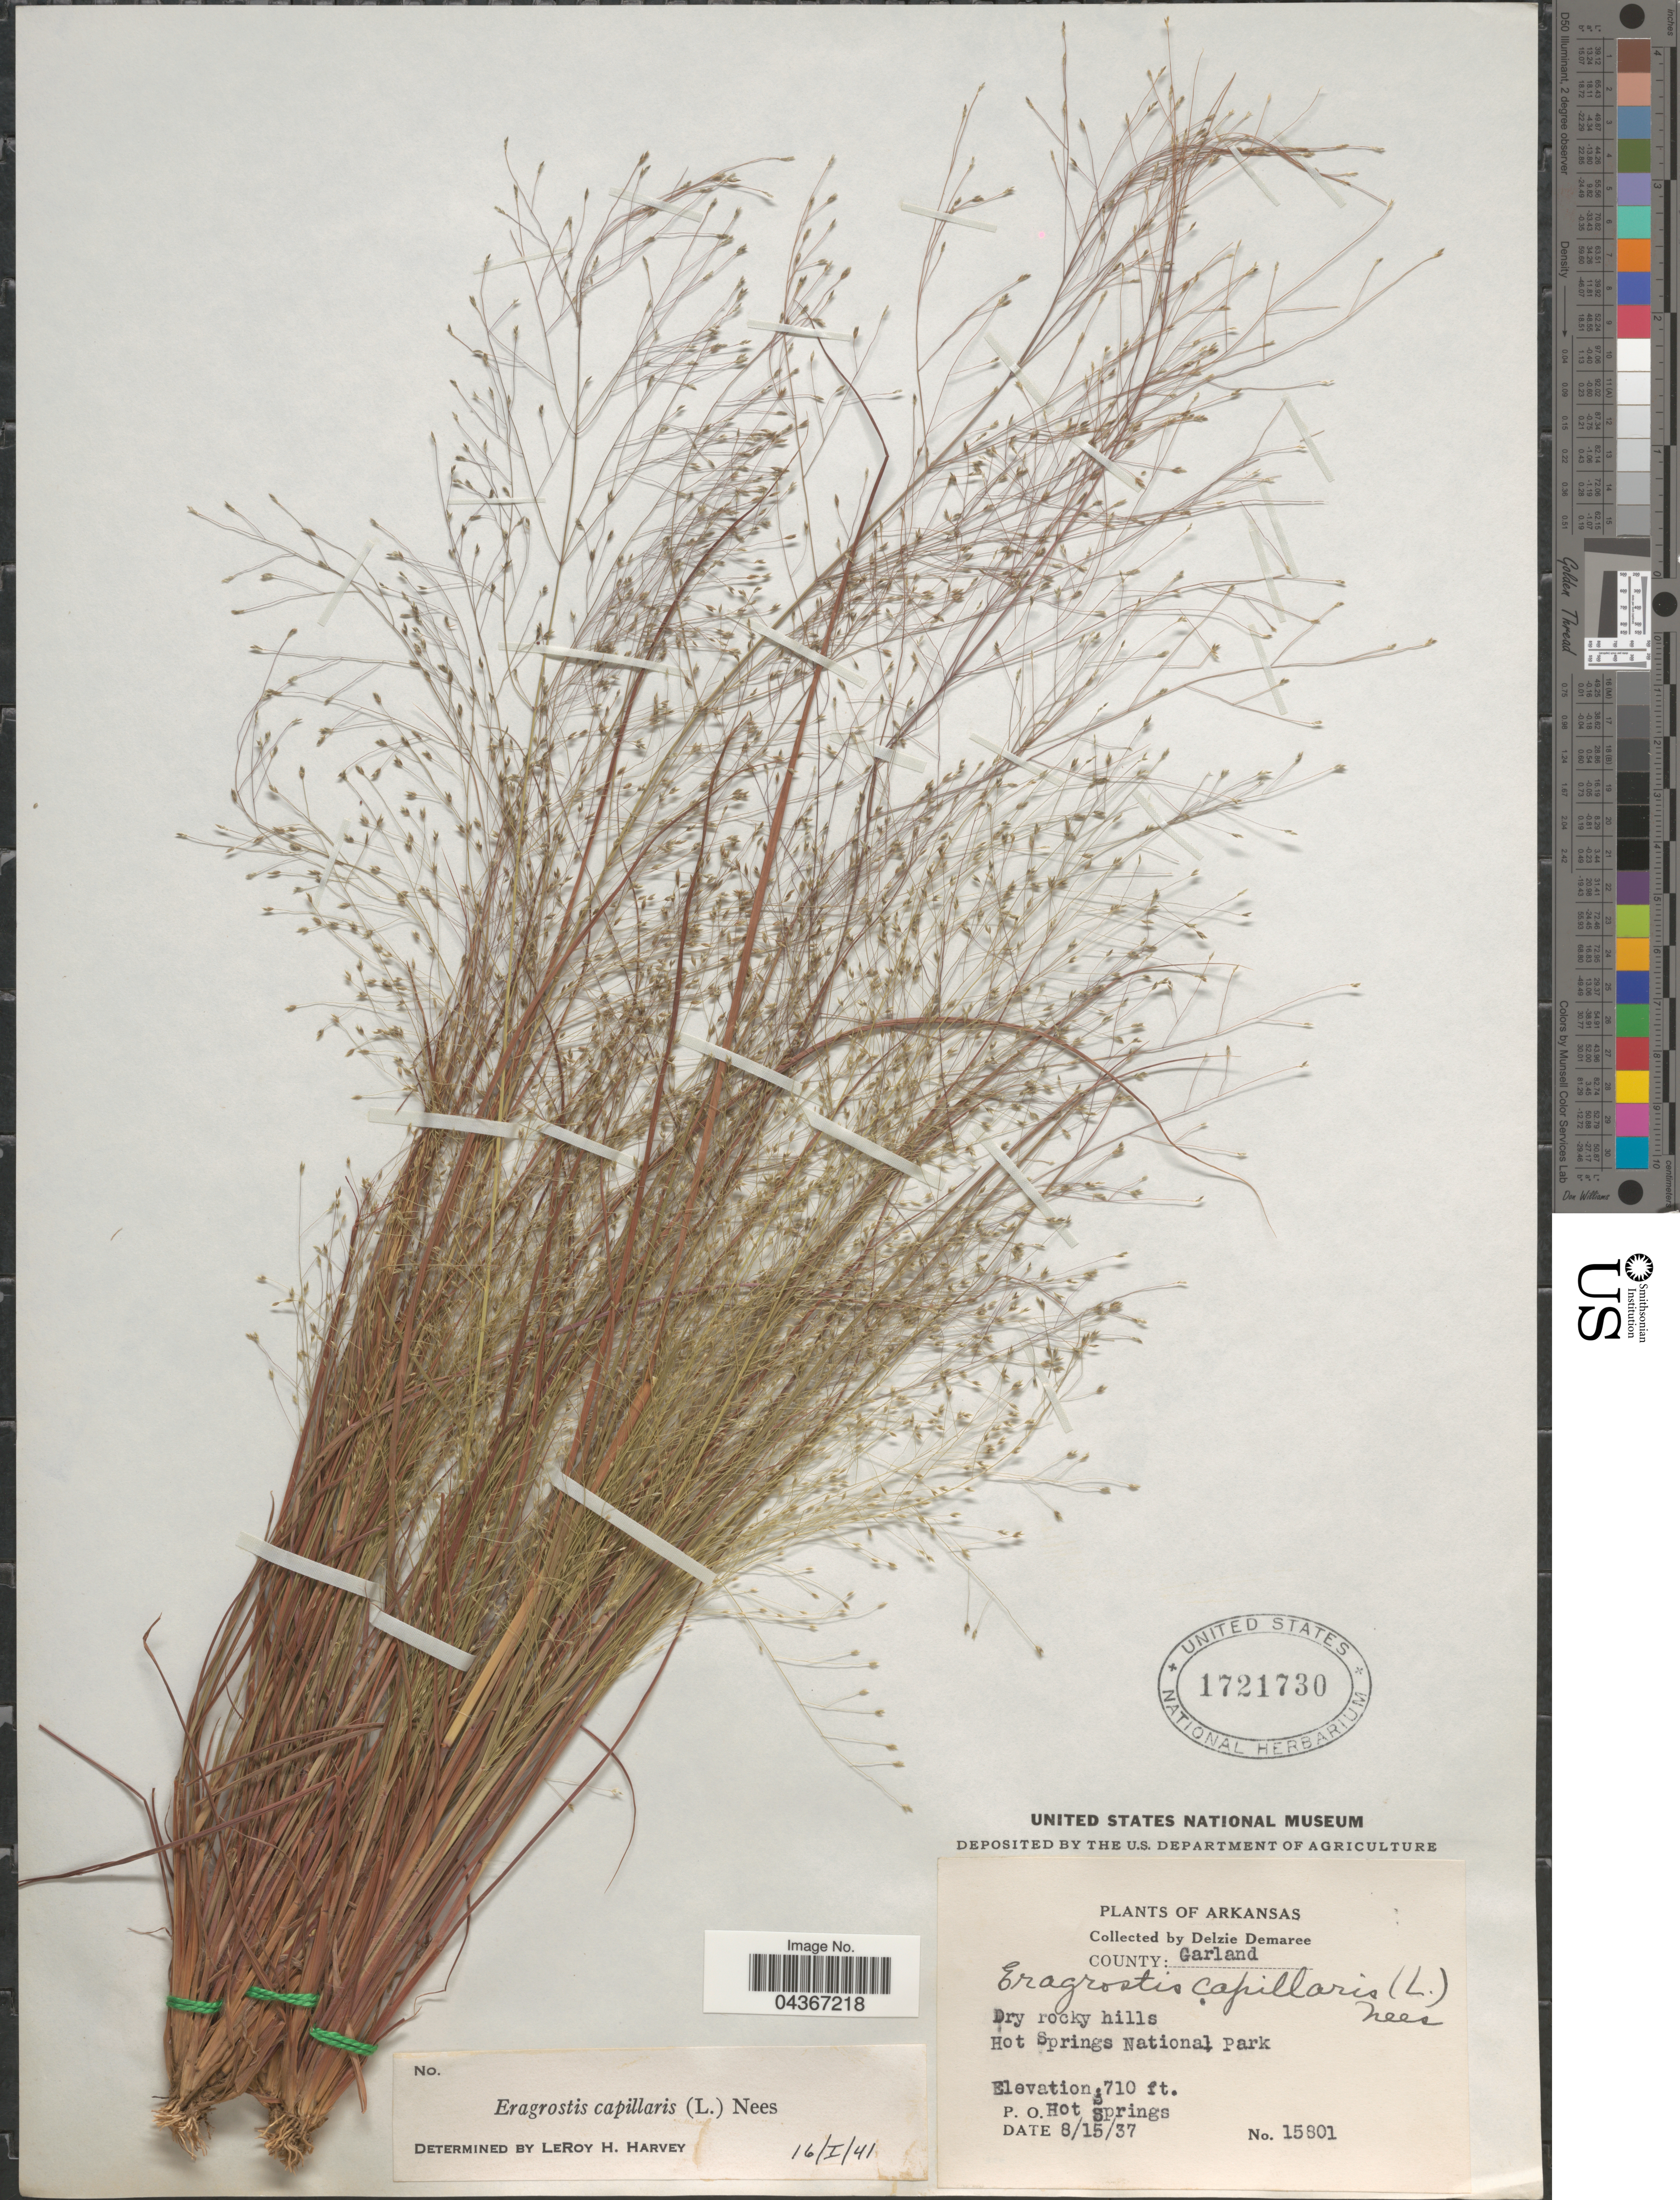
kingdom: Plantae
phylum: Tracheophyta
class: Liliopsida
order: Poales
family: Poaceae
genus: Eragrostis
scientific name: Eragrostis capillaris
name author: (L.) Nees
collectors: D. Demaree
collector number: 15801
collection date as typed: Transcribed d/m/y: 15/8/37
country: United States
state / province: Arkansas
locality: County: Garland. Dry rocky hills. Hot Springs National Park. P. O. Hot Springs.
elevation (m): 216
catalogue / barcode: US 1721730